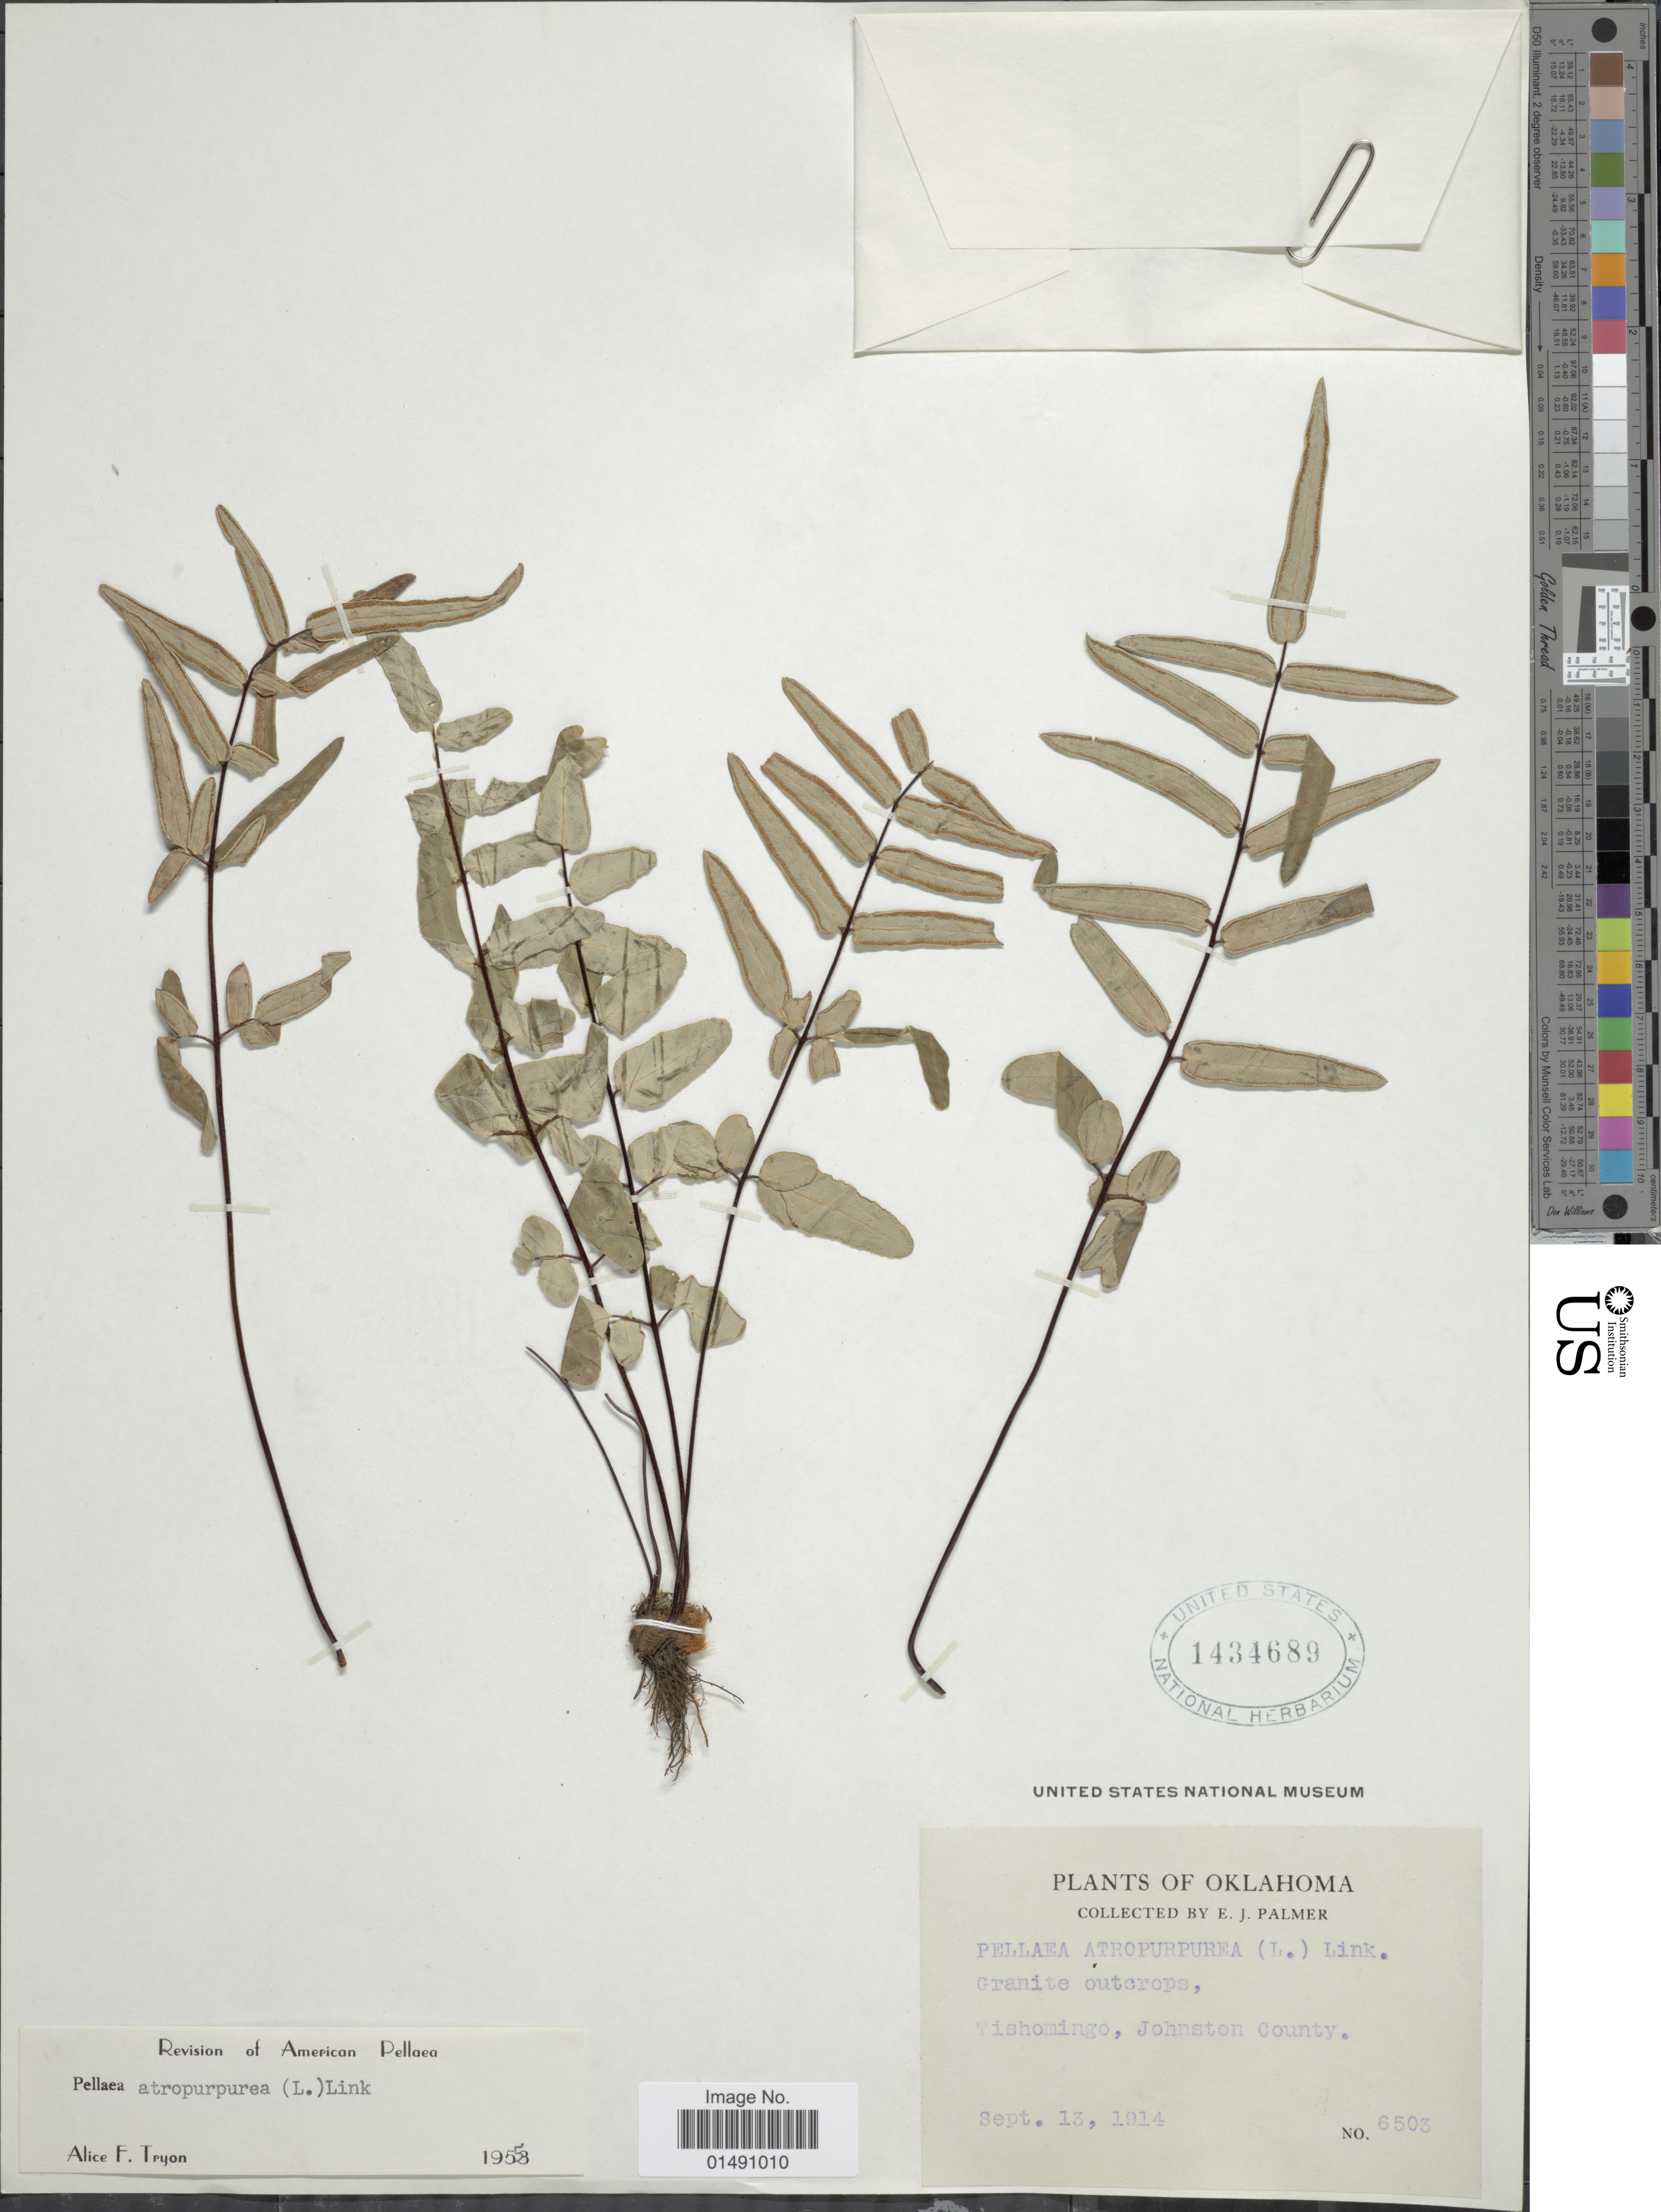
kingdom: Plantae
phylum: Tracheophyta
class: Polypodiopsida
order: Polypodiales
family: Pteridaceae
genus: Pellaea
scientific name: Pellaea atropurpurea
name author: (L.) Link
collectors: E. J. Palmer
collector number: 6503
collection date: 1914-09-13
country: United States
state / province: Oklahoma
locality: Tishomingo, Johnston County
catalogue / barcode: US 1434689